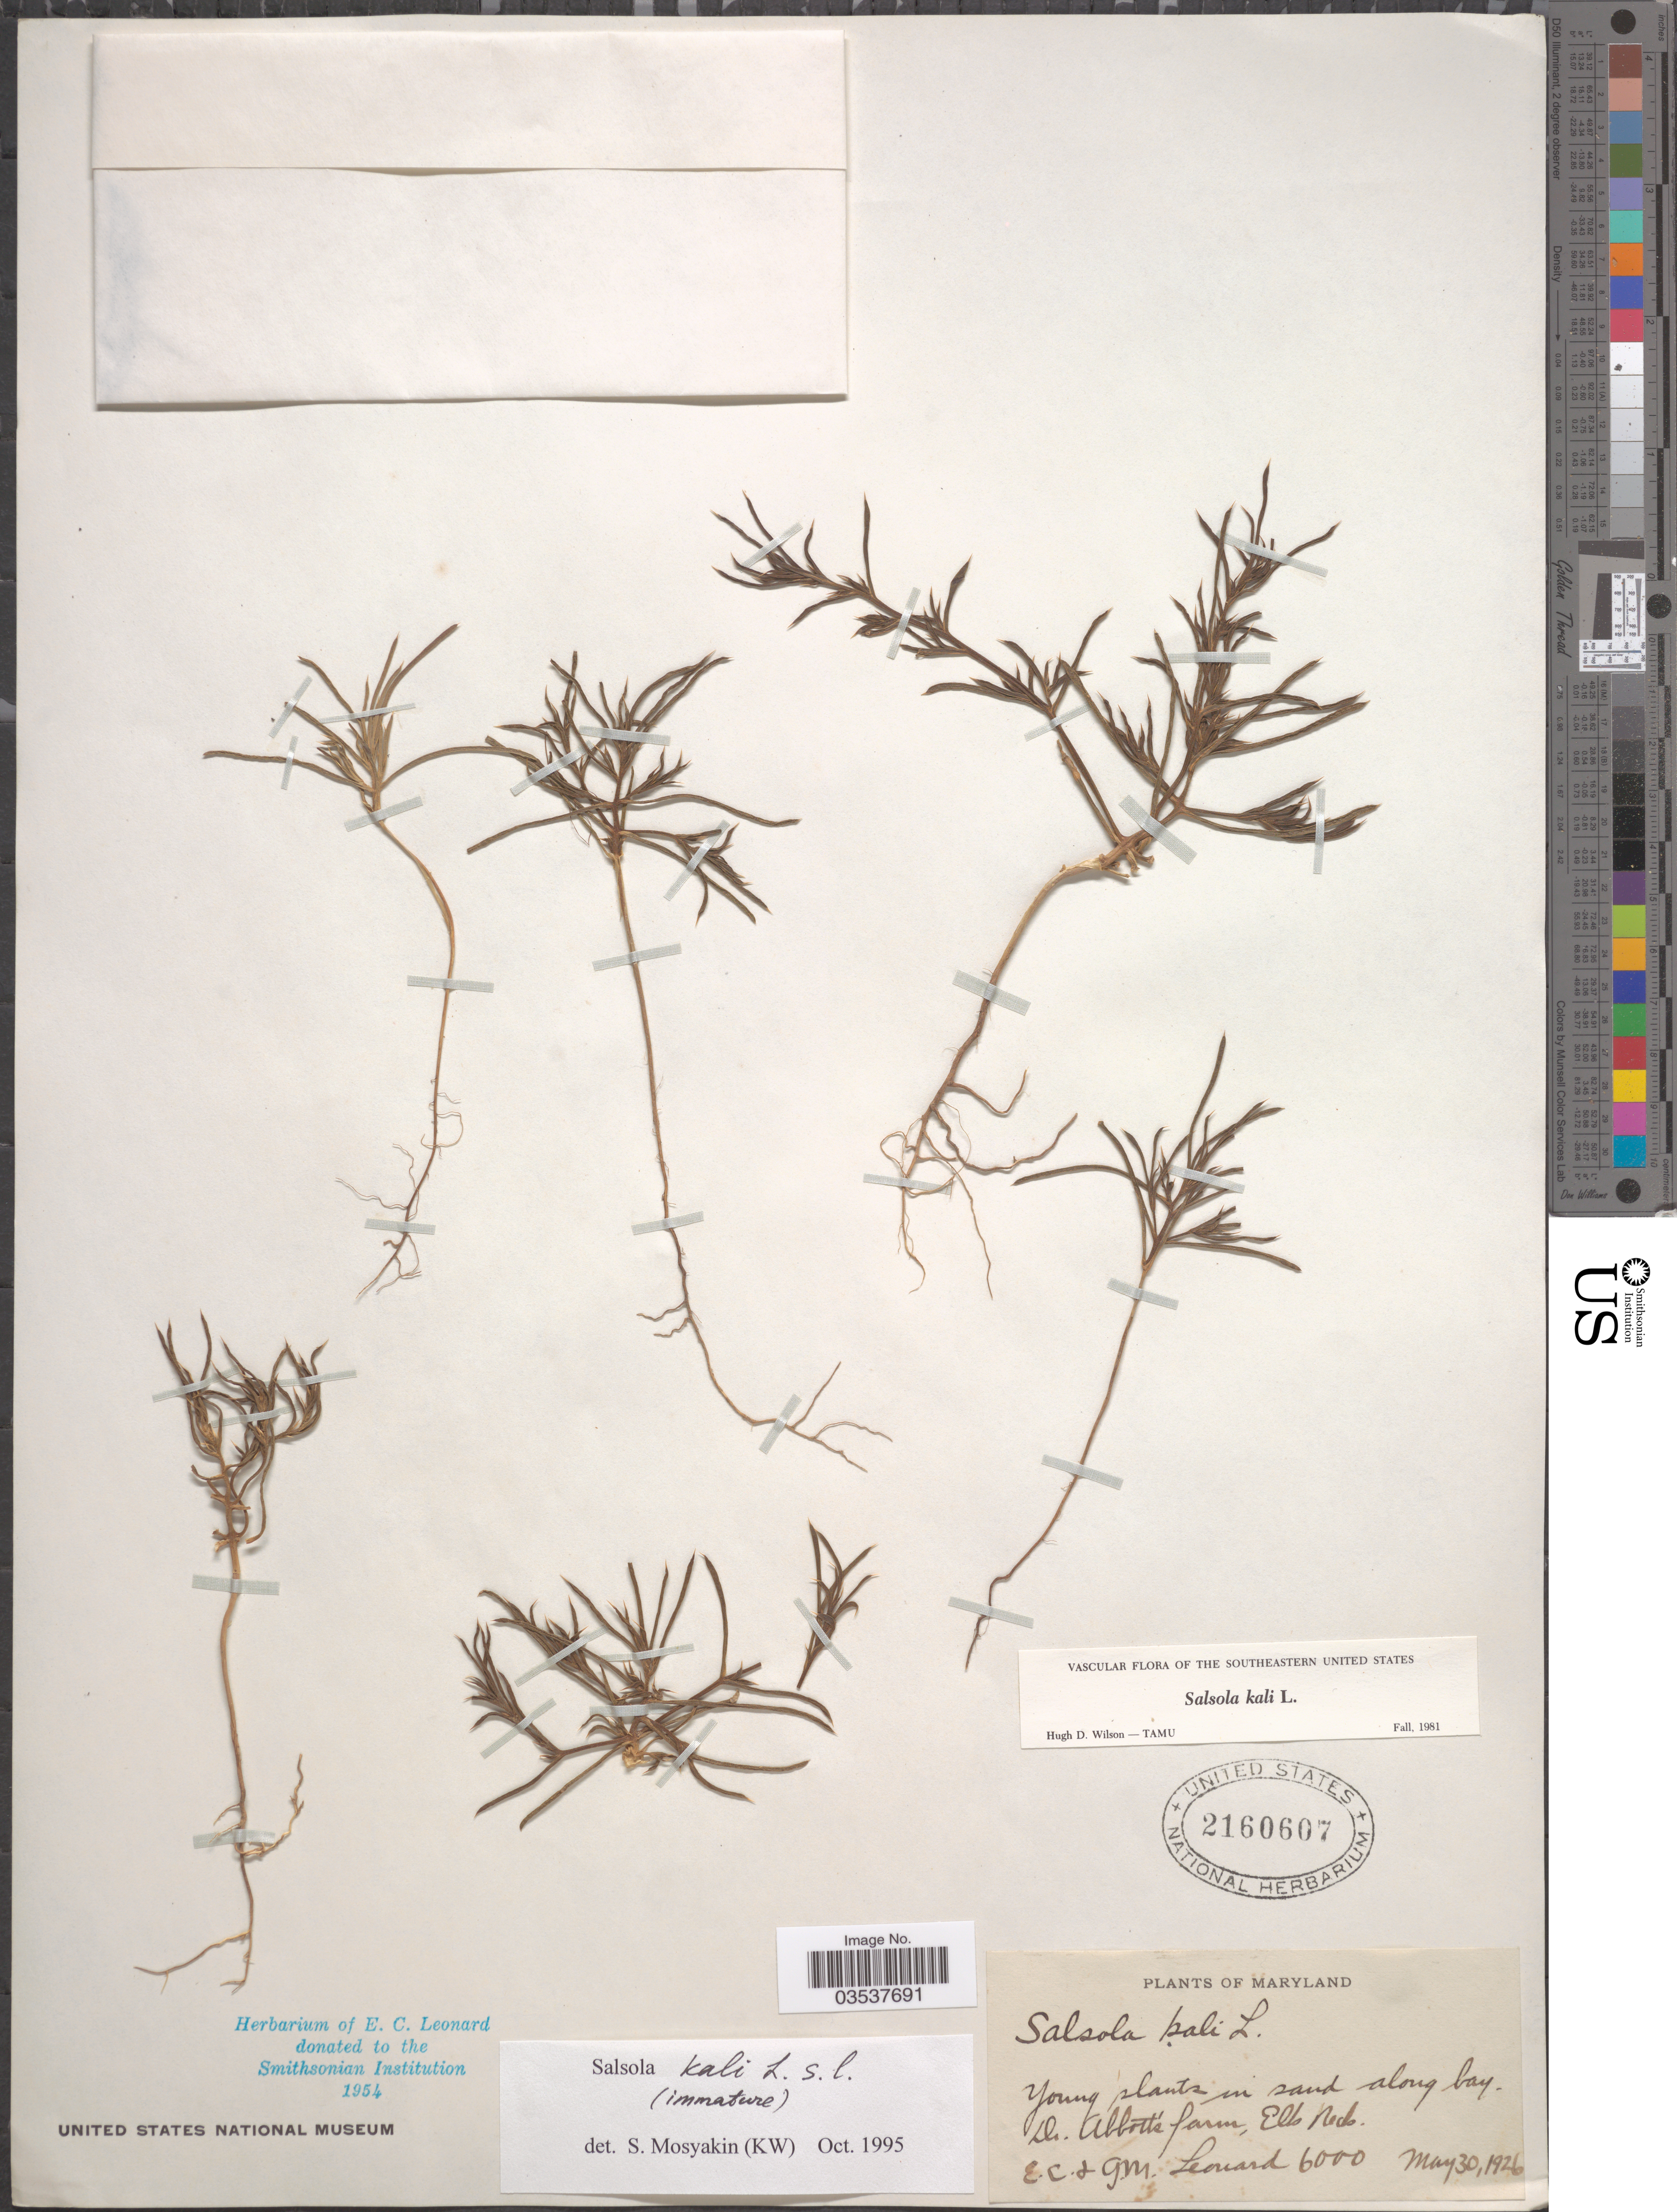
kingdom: Plantae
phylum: Tracheophyta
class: Magnoliopsida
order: Caryophyllales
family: Amaranthaceae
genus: Salsola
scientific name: Salsola kali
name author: L.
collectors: E. C. Leonard & G. M. Leonard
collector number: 6000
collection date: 1926-05-30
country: United States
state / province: Maryland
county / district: Cecil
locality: Dr. Abbott's farm, Elk Neck.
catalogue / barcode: US 2160607